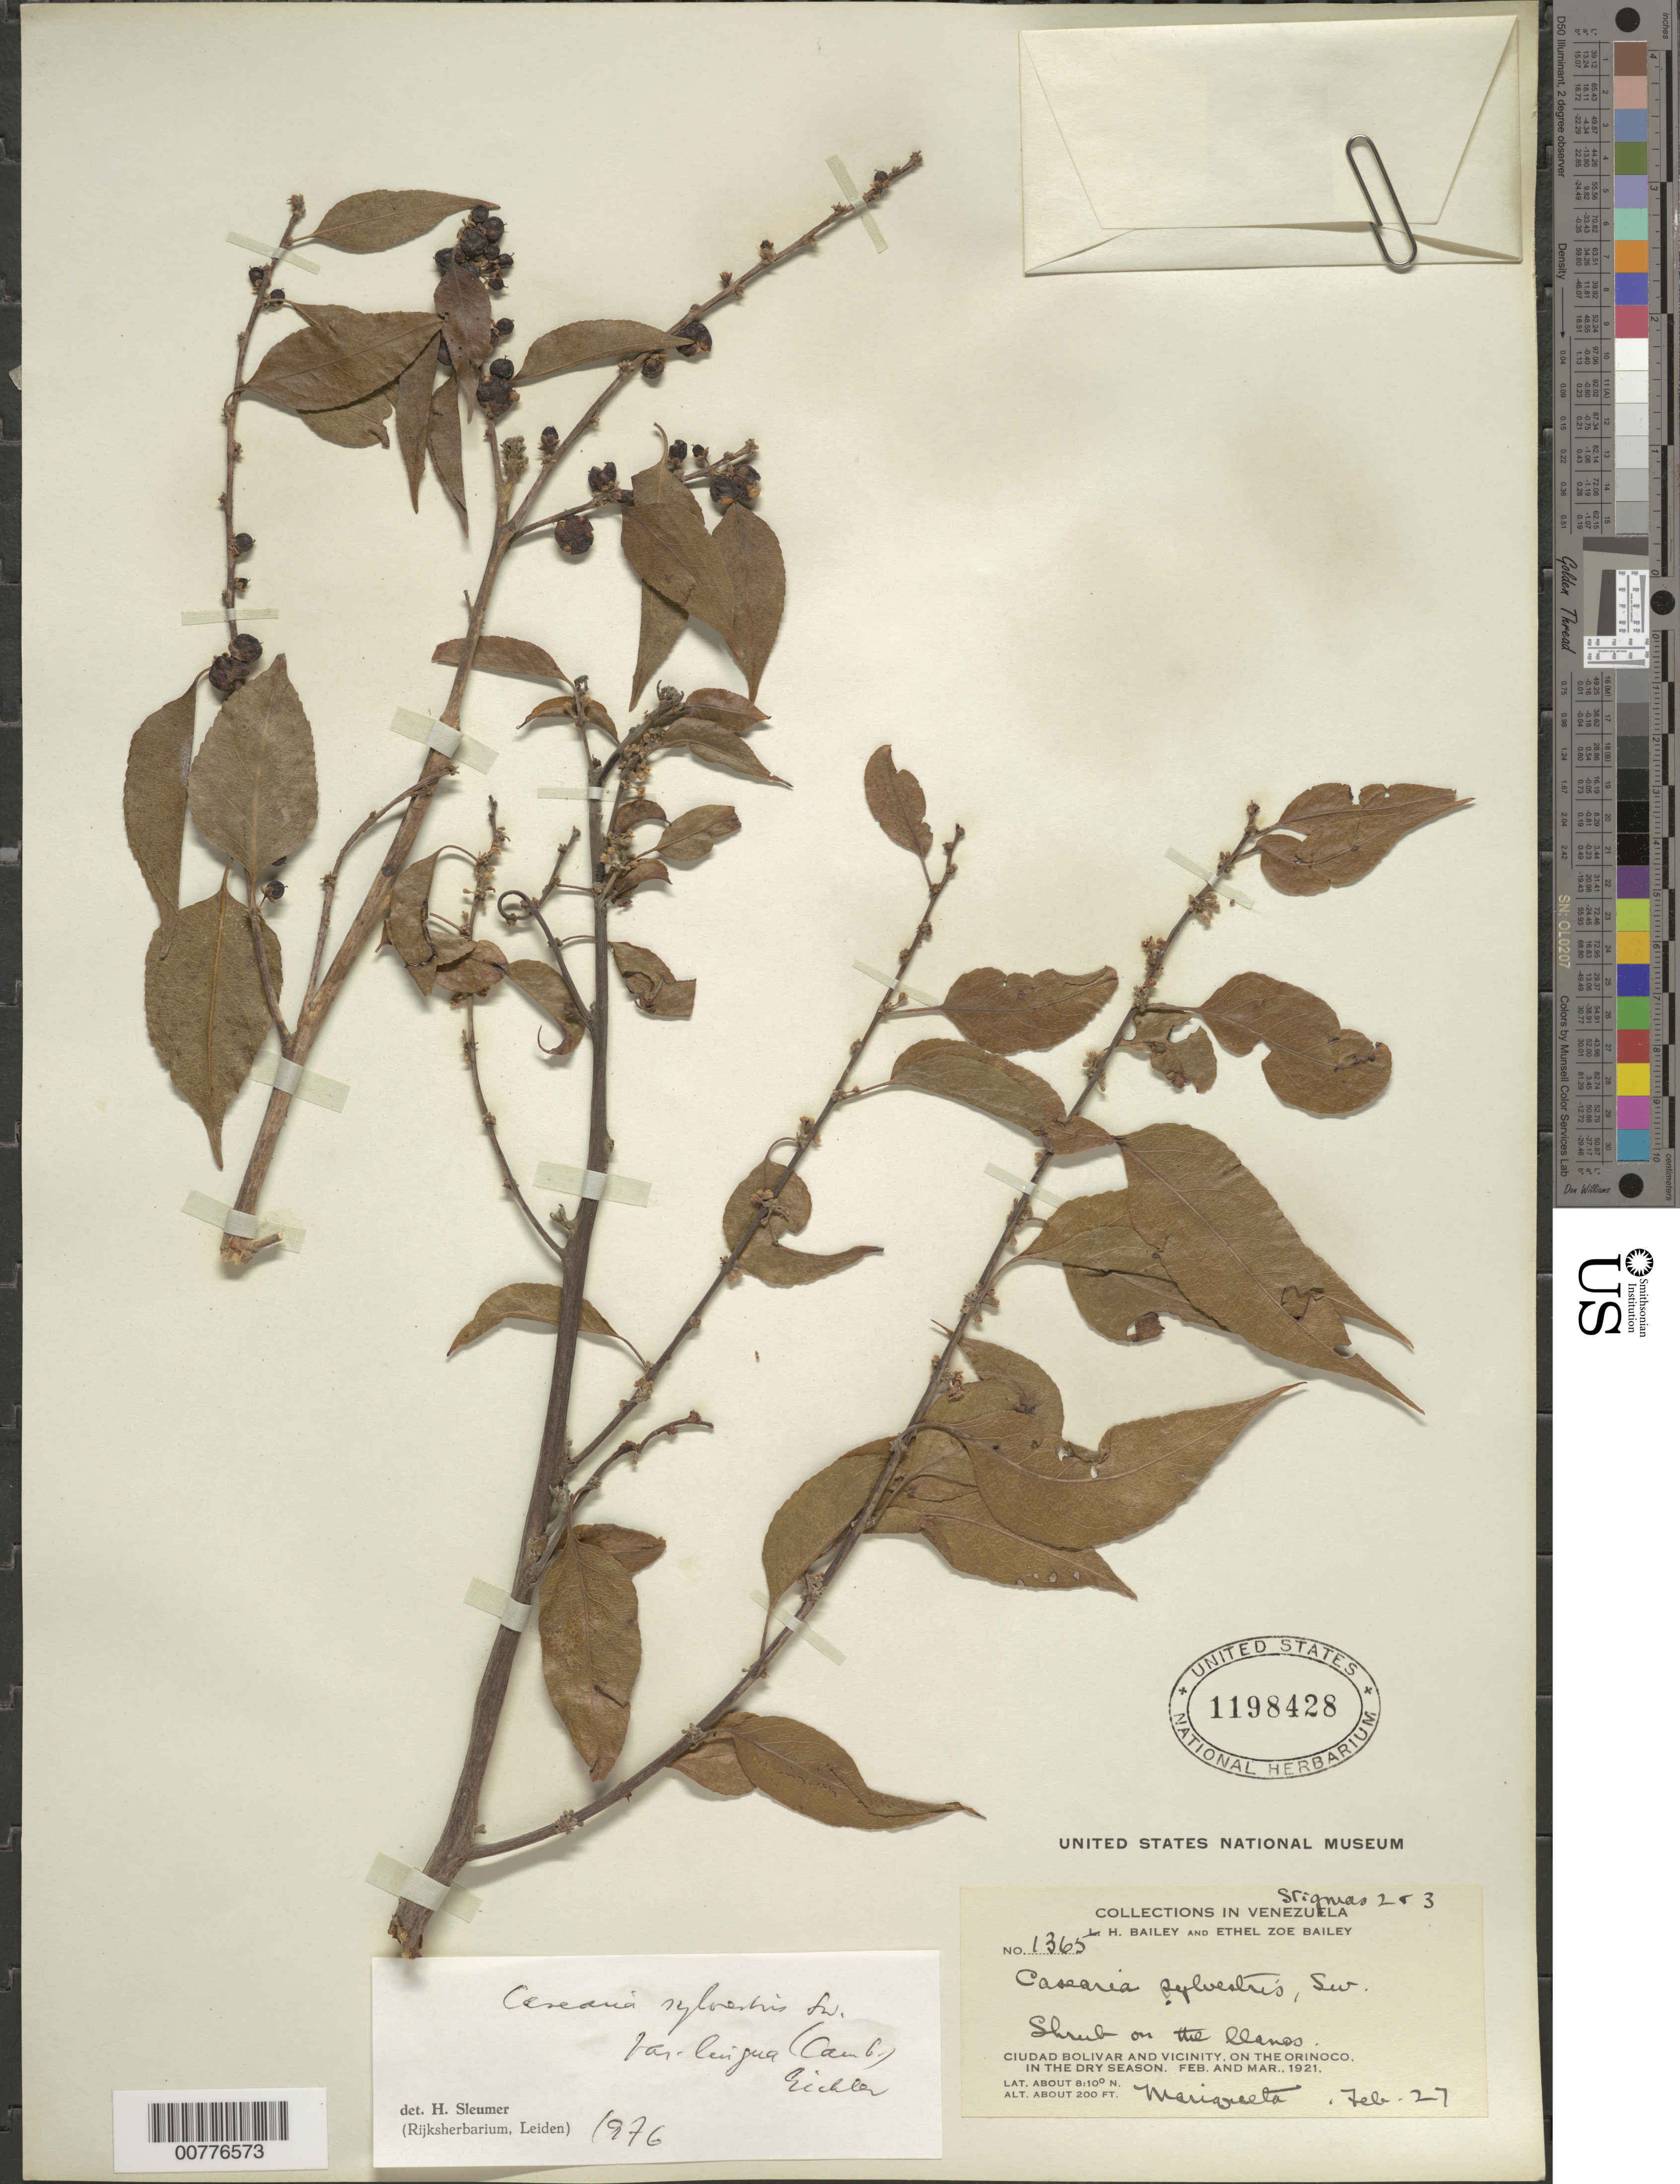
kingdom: Plantae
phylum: Tracheophyta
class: Magnoliopsida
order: Malpighiales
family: Salicaceae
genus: Casearia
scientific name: Casearia sylvestris var. lingua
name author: (Cambess.) Eichler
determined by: Sleumer, H. O.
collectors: L. H. Bailey & E. Z. Bailey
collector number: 1365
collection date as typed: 27-Feb-21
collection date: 1921-02-27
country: Venezuela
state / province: Bolívar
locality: Ciudad Bolívar, Orinoco R., Mariqueta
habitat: Llanos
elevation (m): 61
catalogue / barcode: US 1198428